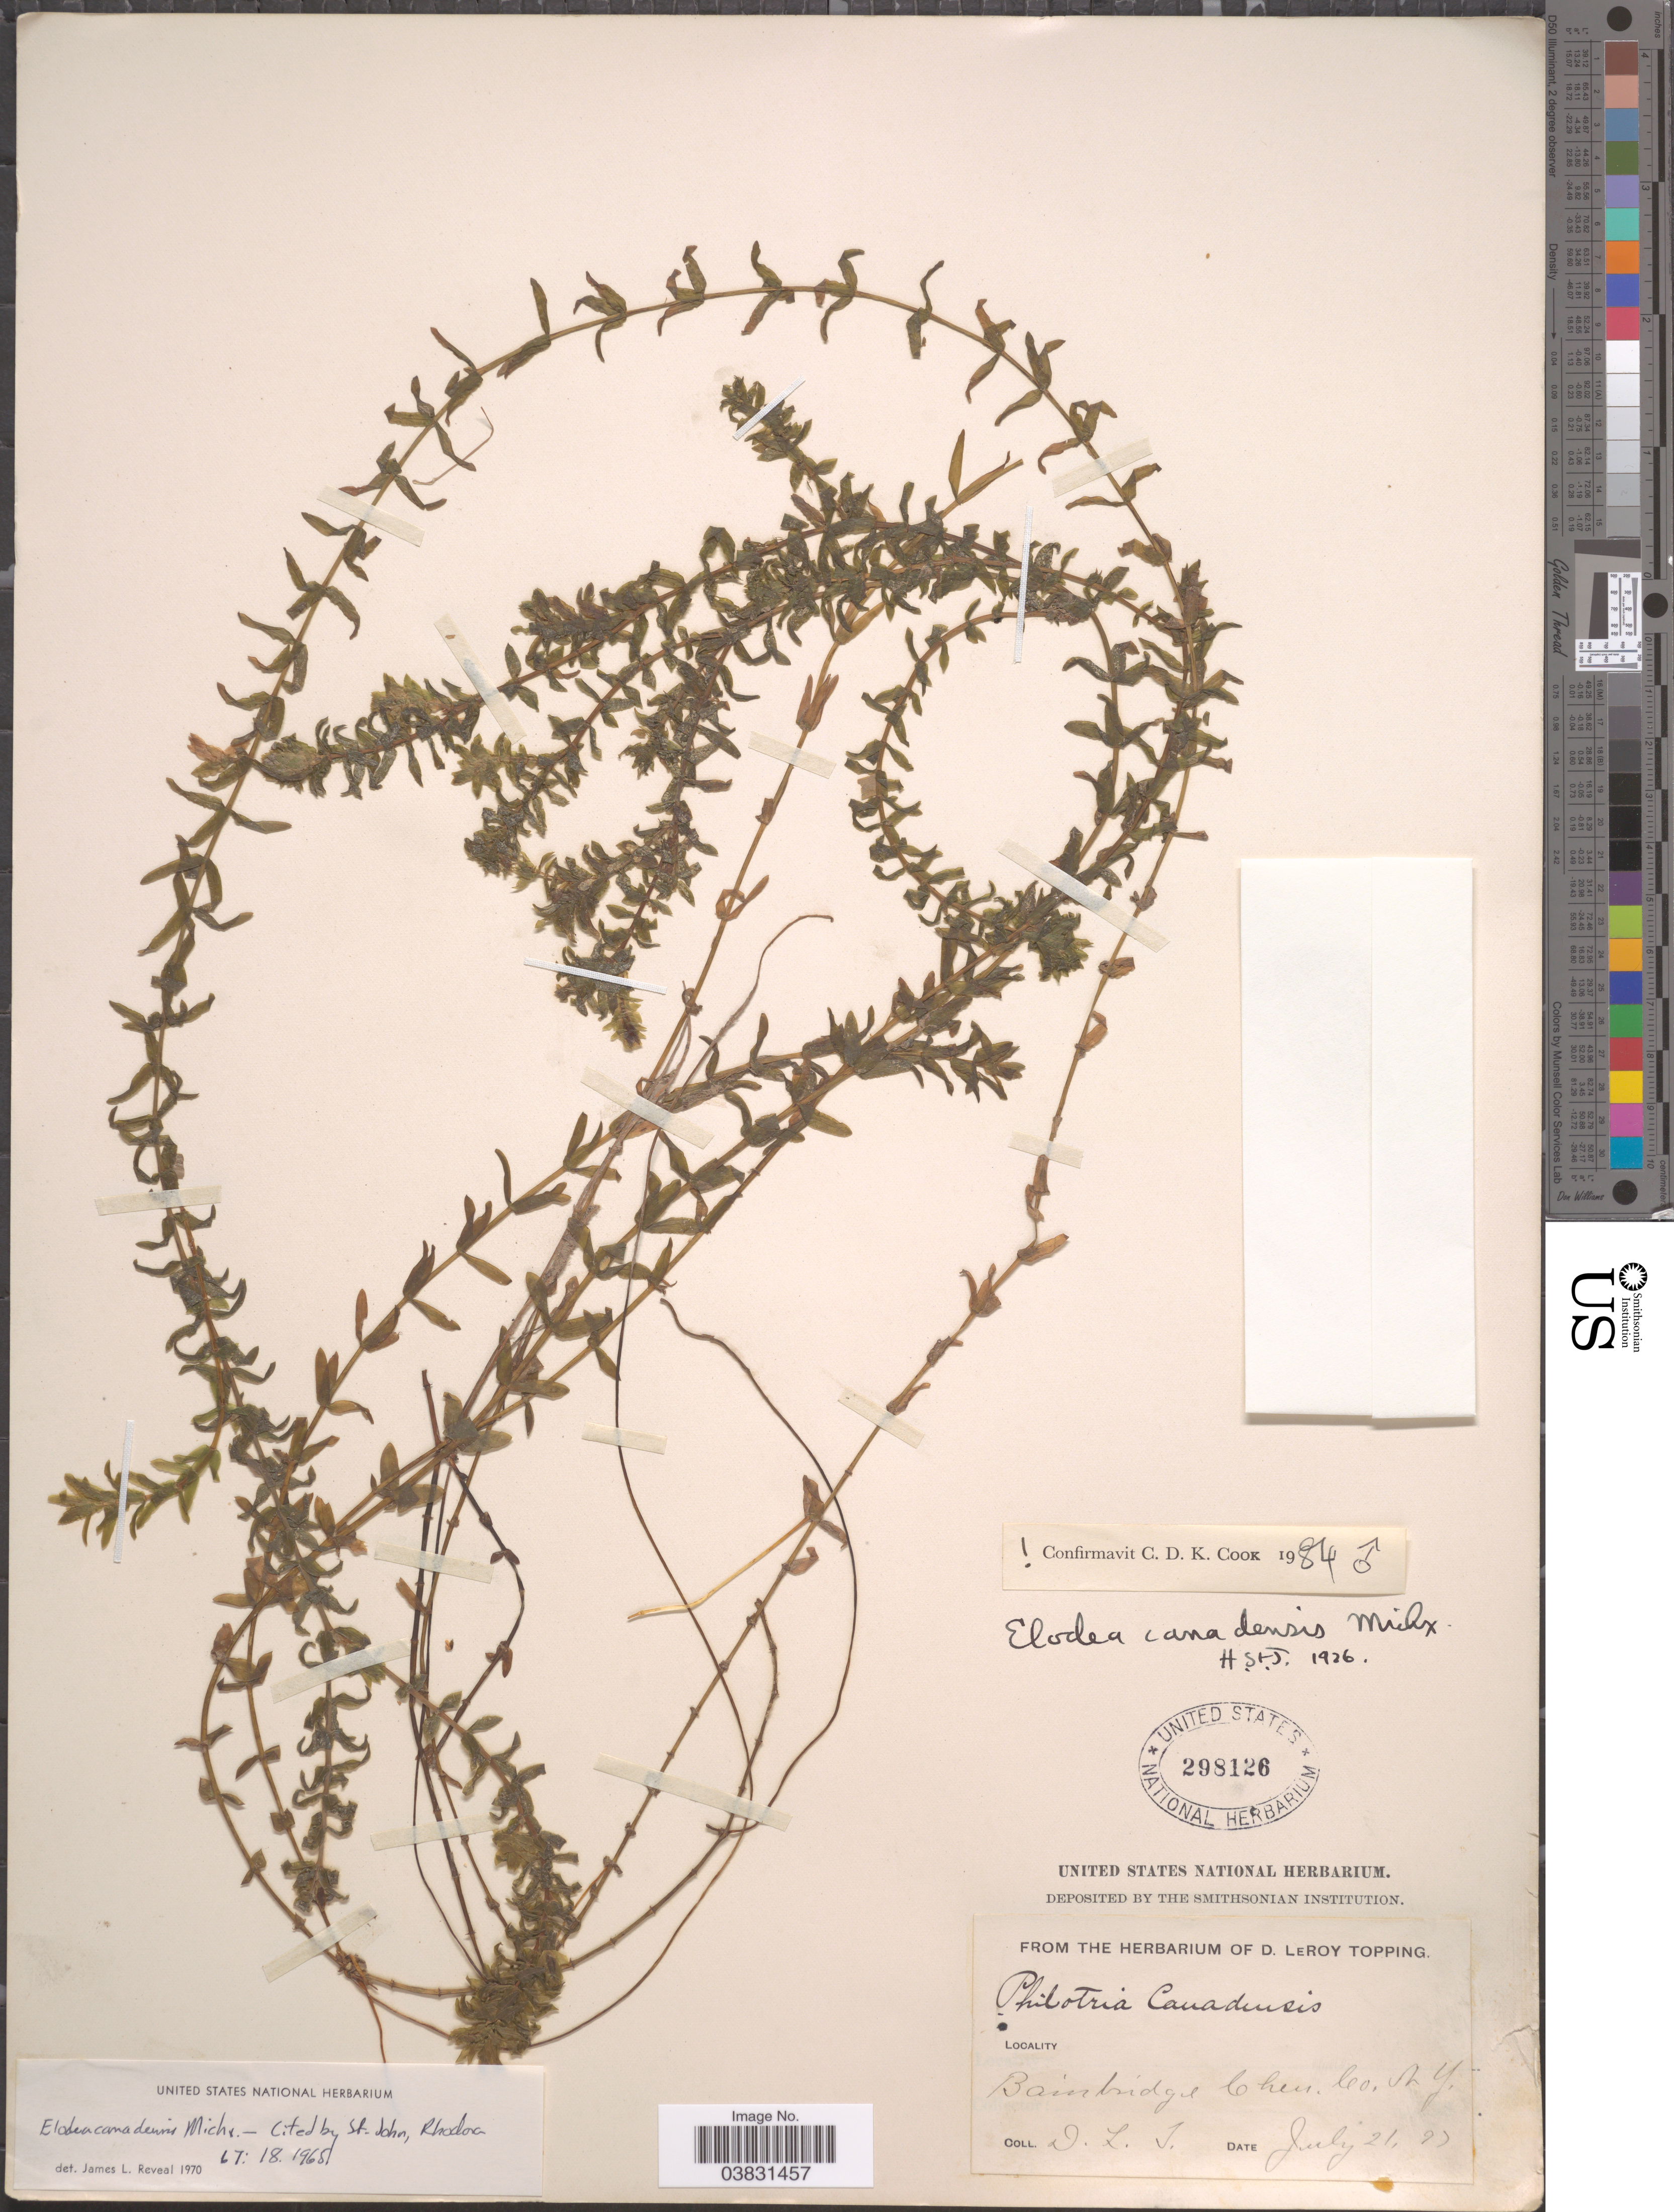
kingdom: Plantae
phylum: Tracheophyta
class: Liliopsida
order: Alismatales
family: Hydrocharitaceae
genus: Elodea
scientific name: Elodea canadensis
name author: Michx.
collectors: D. L. Topping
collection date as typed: Transcribed d/m/y: 21/7/97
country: United States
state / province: New York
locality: Bainbridge, Chen Co.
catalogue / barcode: US 298126